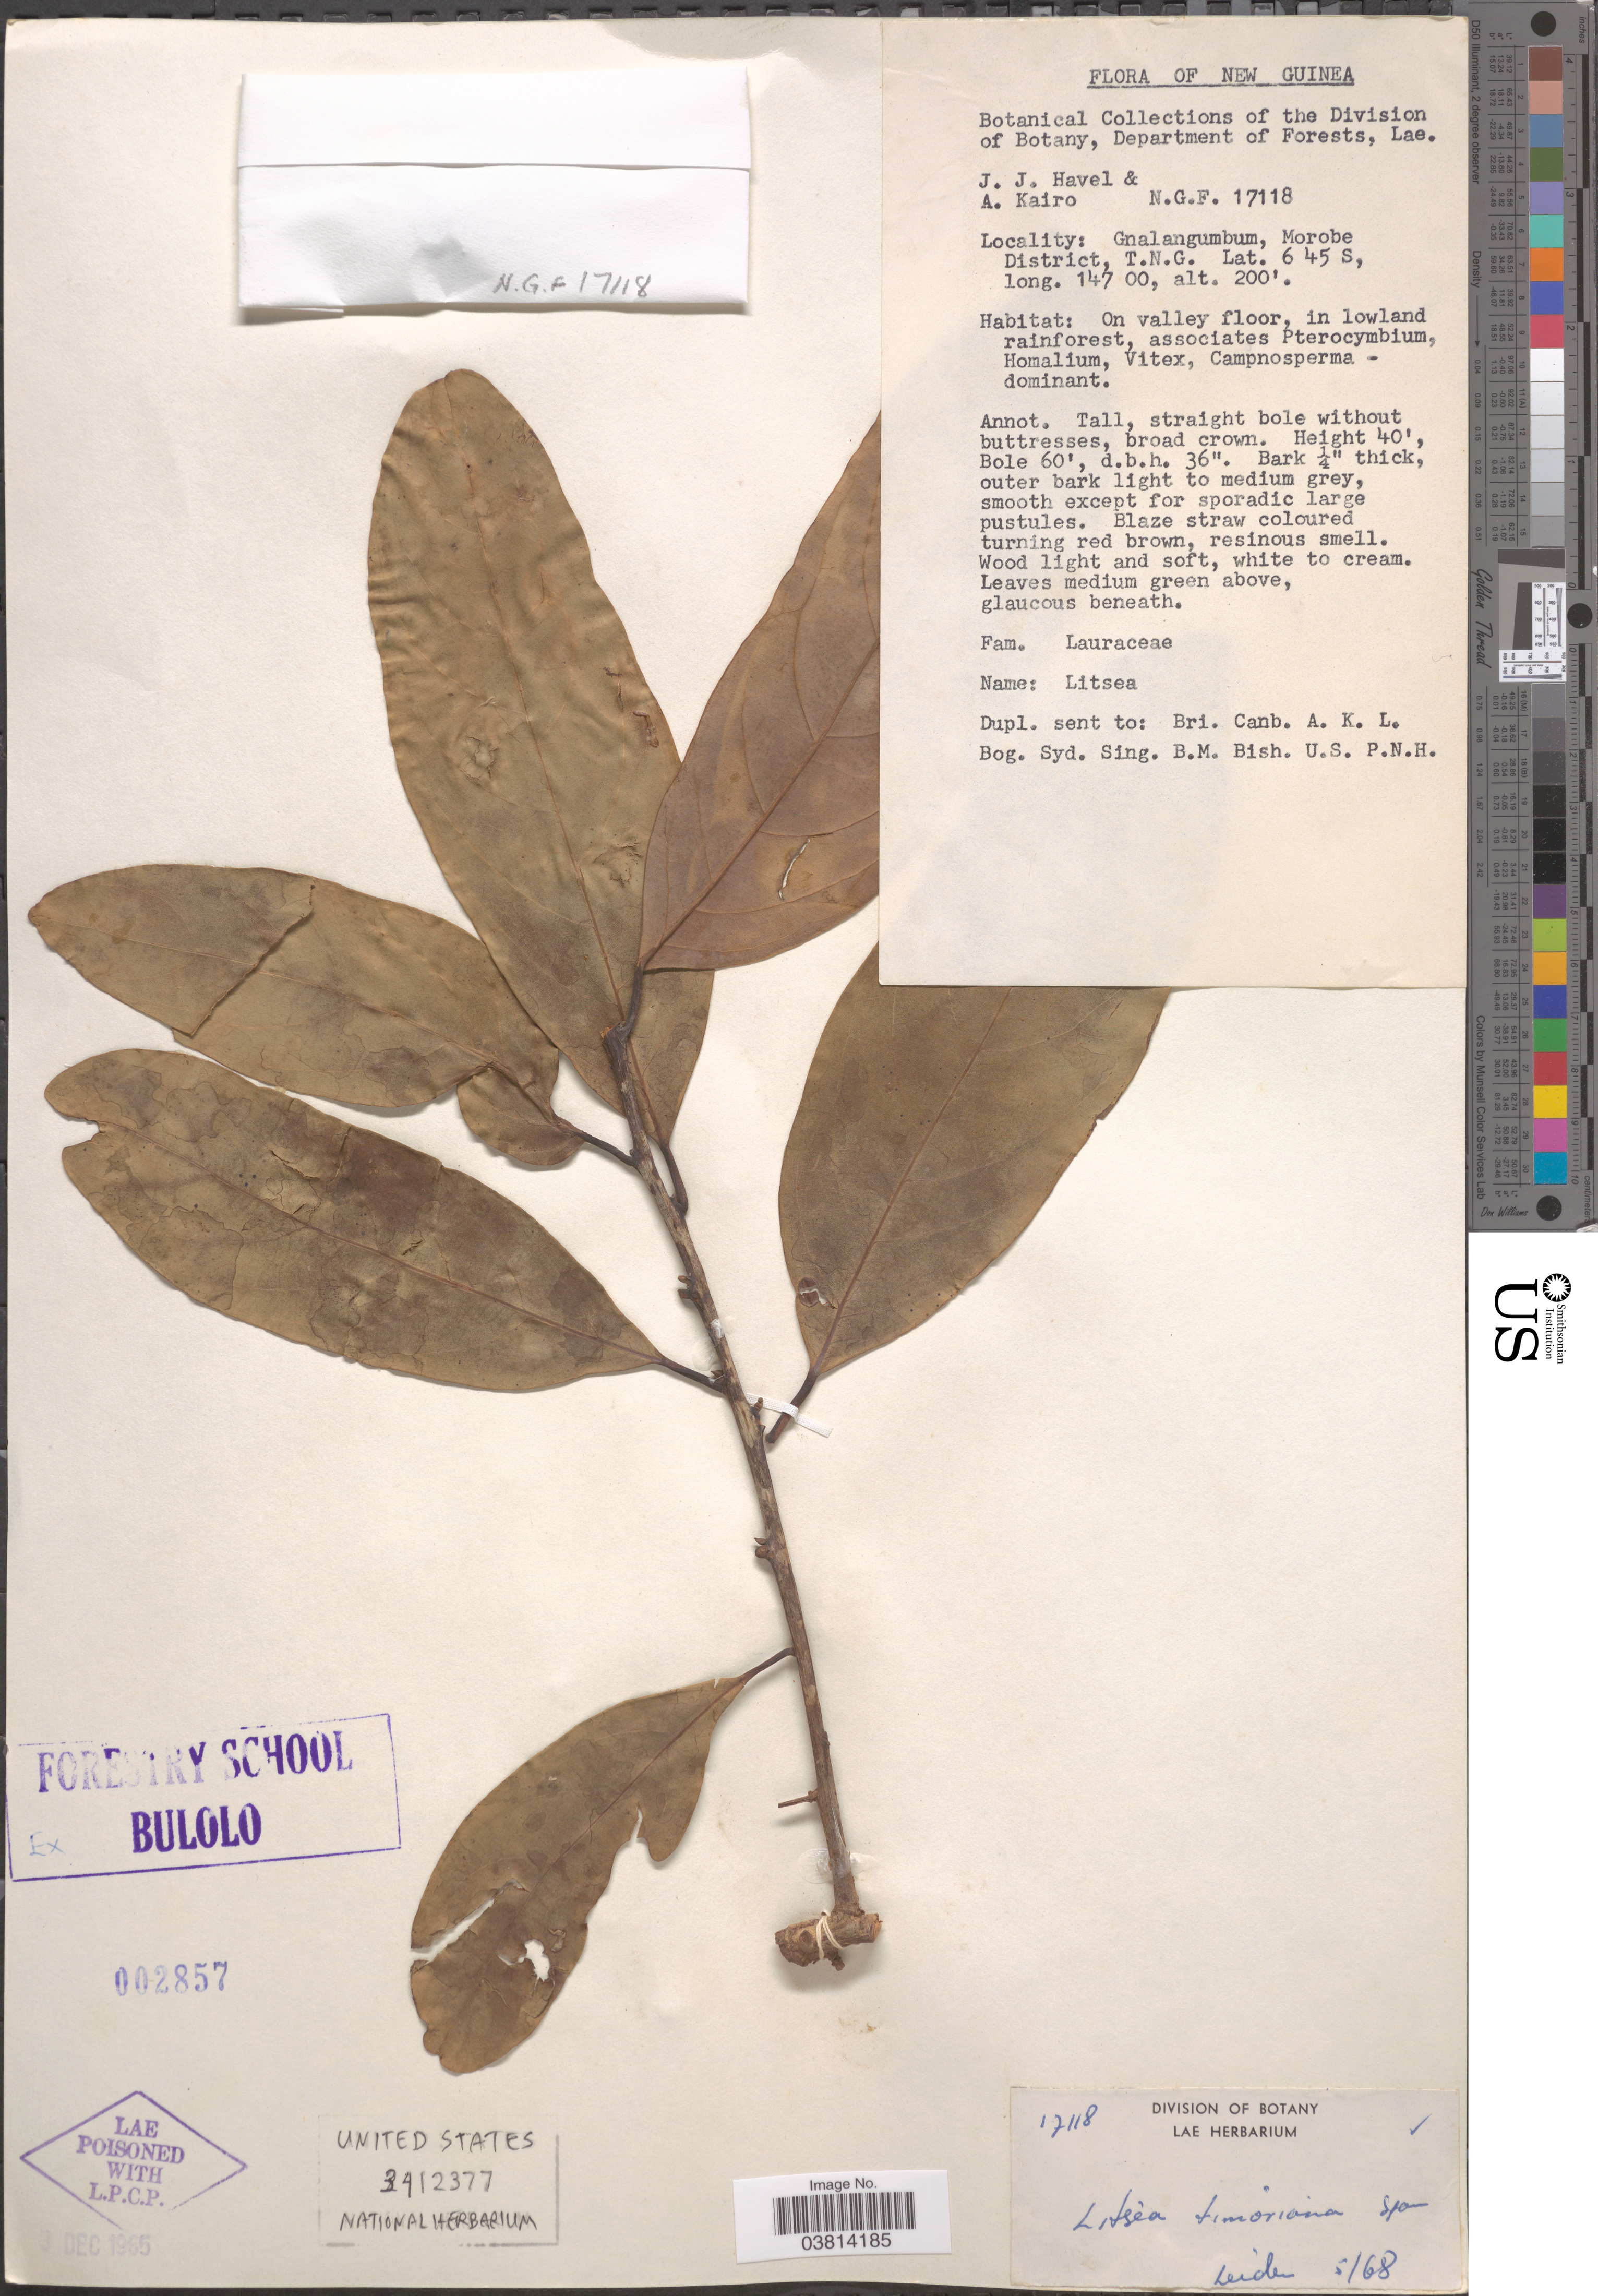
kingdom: Plantae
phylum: Tracheophyta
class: Magnoliopsida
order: Laurales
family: Lauraceae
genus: Litsea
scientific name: Litsea timoriana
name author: Span.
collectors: J. Havel & A. Kairo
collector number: N.G.F. 17118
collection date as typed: Transcribed d/m/y: /5/68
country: Papua New Guinea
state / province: Morobe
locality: New Guinea. Gnalangumbum, Morobe District. T.N.G. On valley floor.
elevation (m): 61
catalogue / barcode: US 3412377